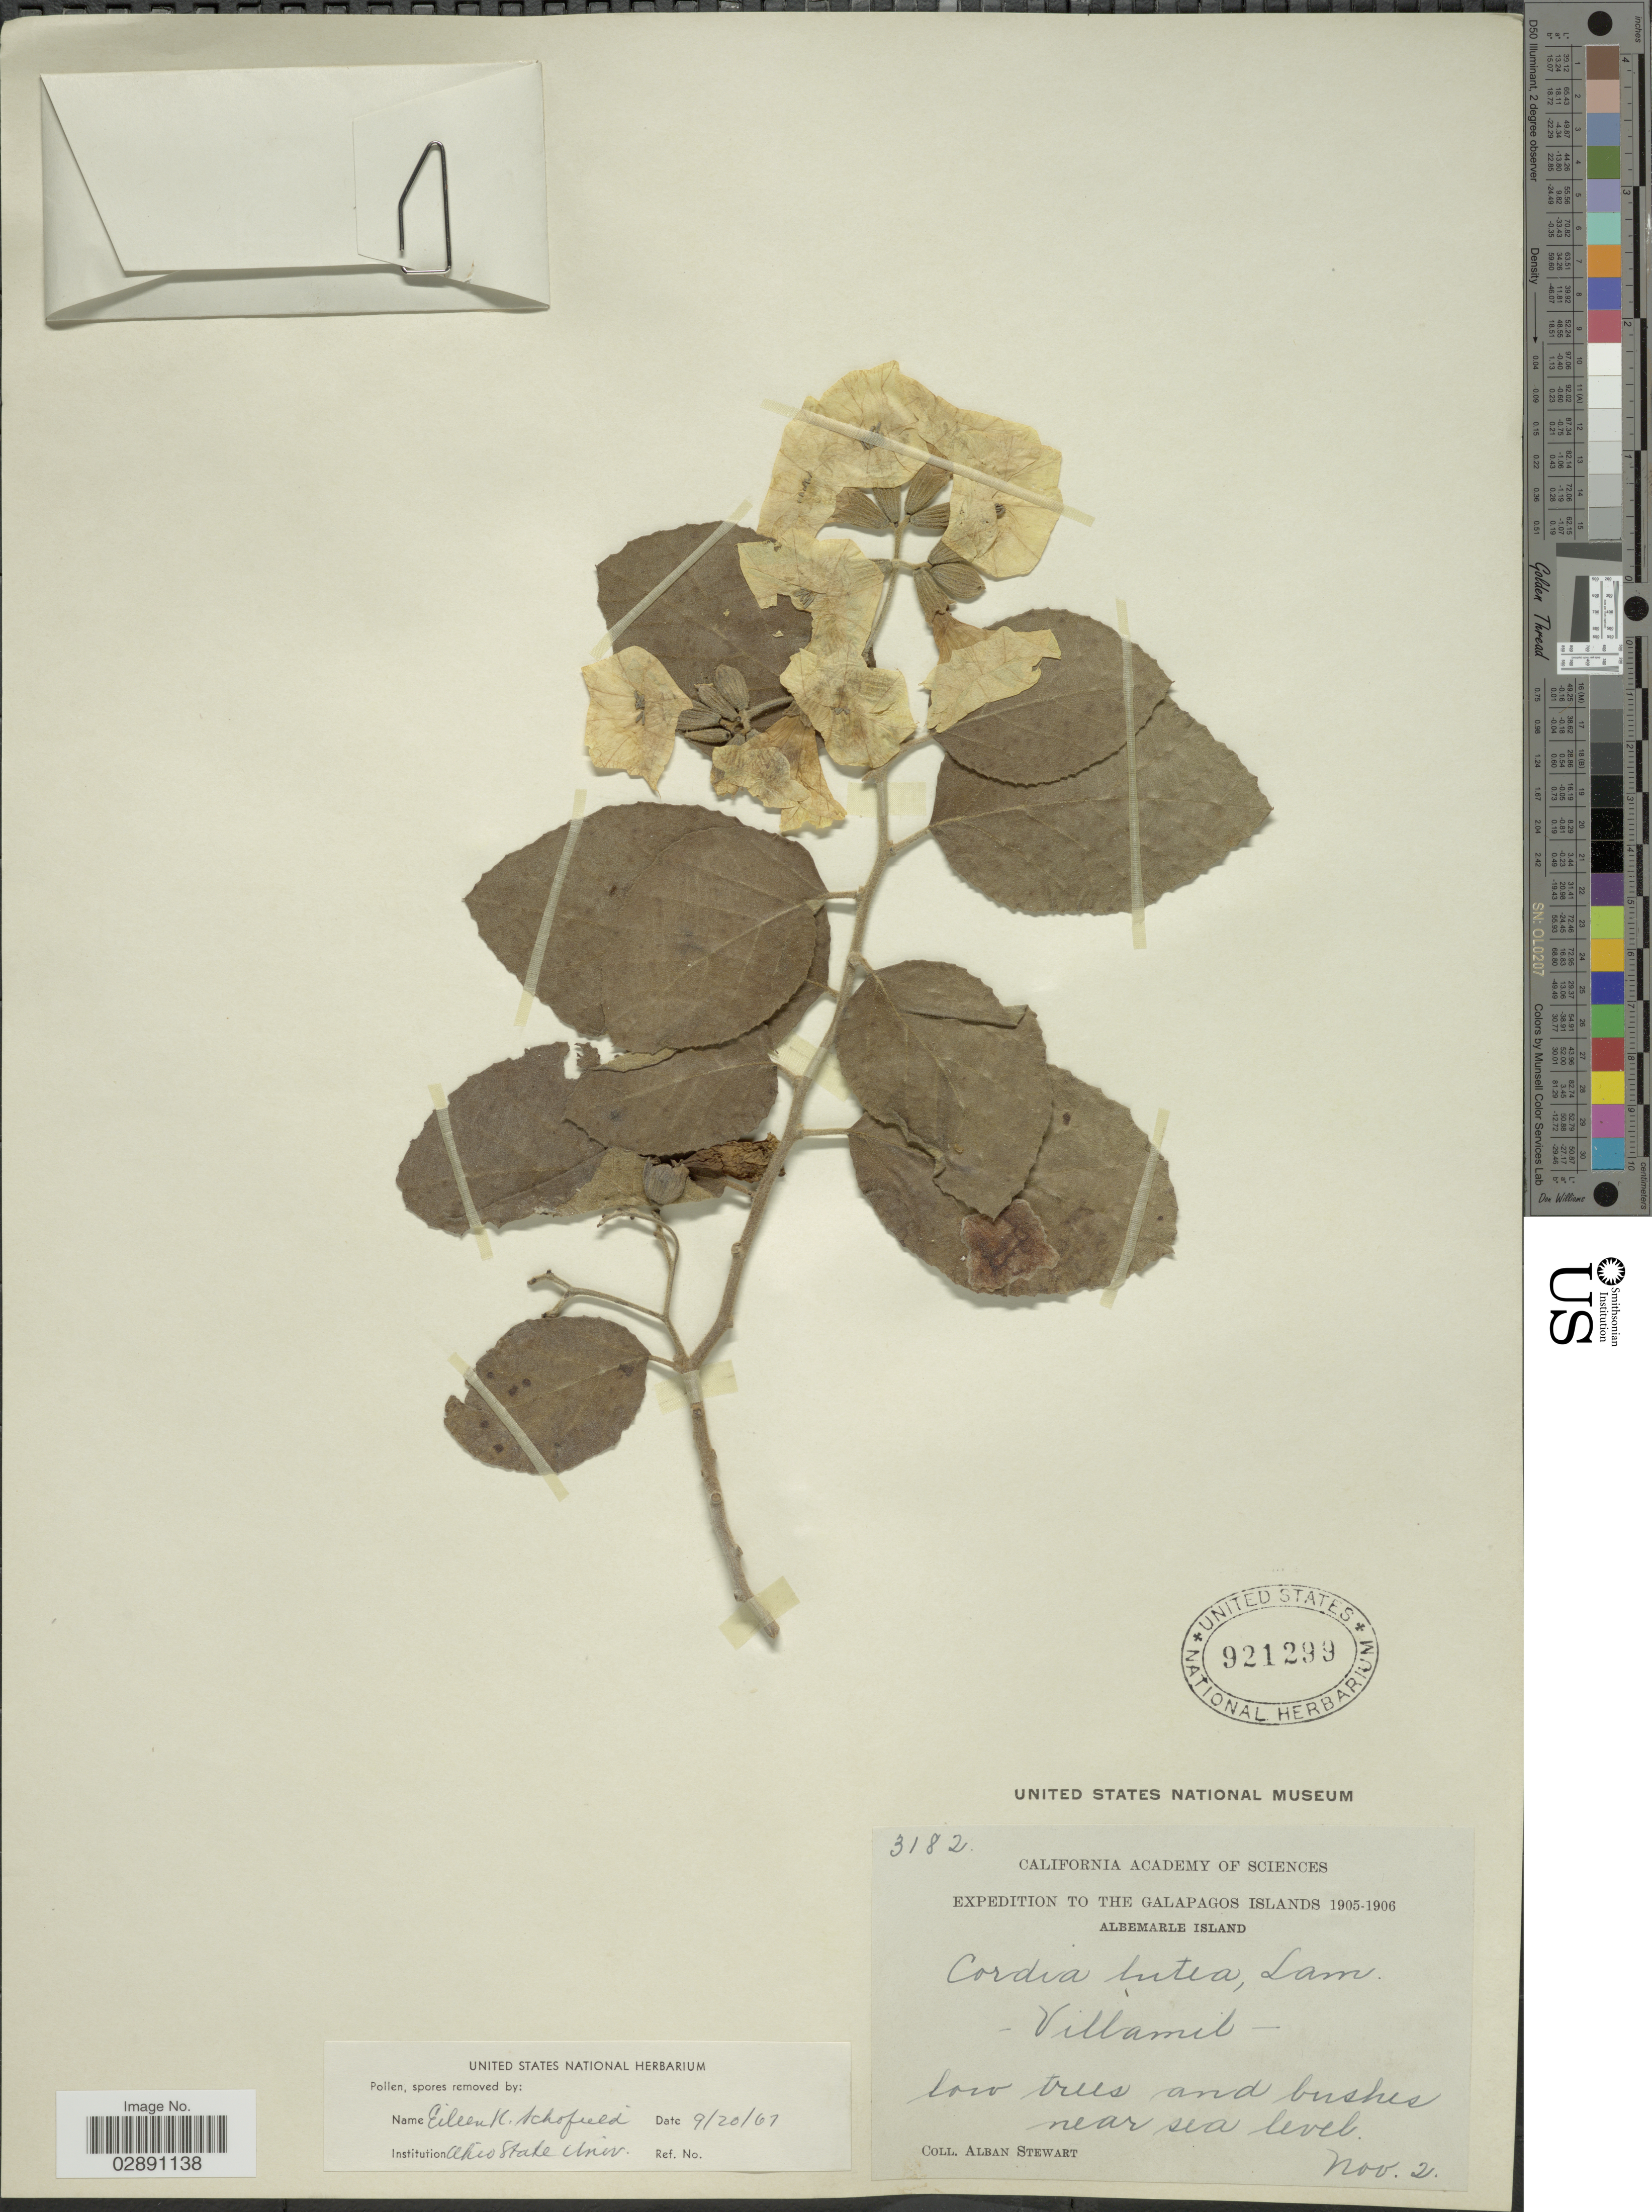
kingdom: Plantae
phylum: Tracheophyta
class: Magnoliopsida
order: Boraginales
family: Cordiaceae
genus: Cordia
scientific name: Cordia lutea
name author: Lam.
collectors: A. Stewart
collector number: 3182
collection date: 1905-11-02/1906-11-02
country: Ecuador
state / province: Colón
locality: The Galapagos Islands. Albemarle Island. Villamil.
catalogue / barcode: US 921299